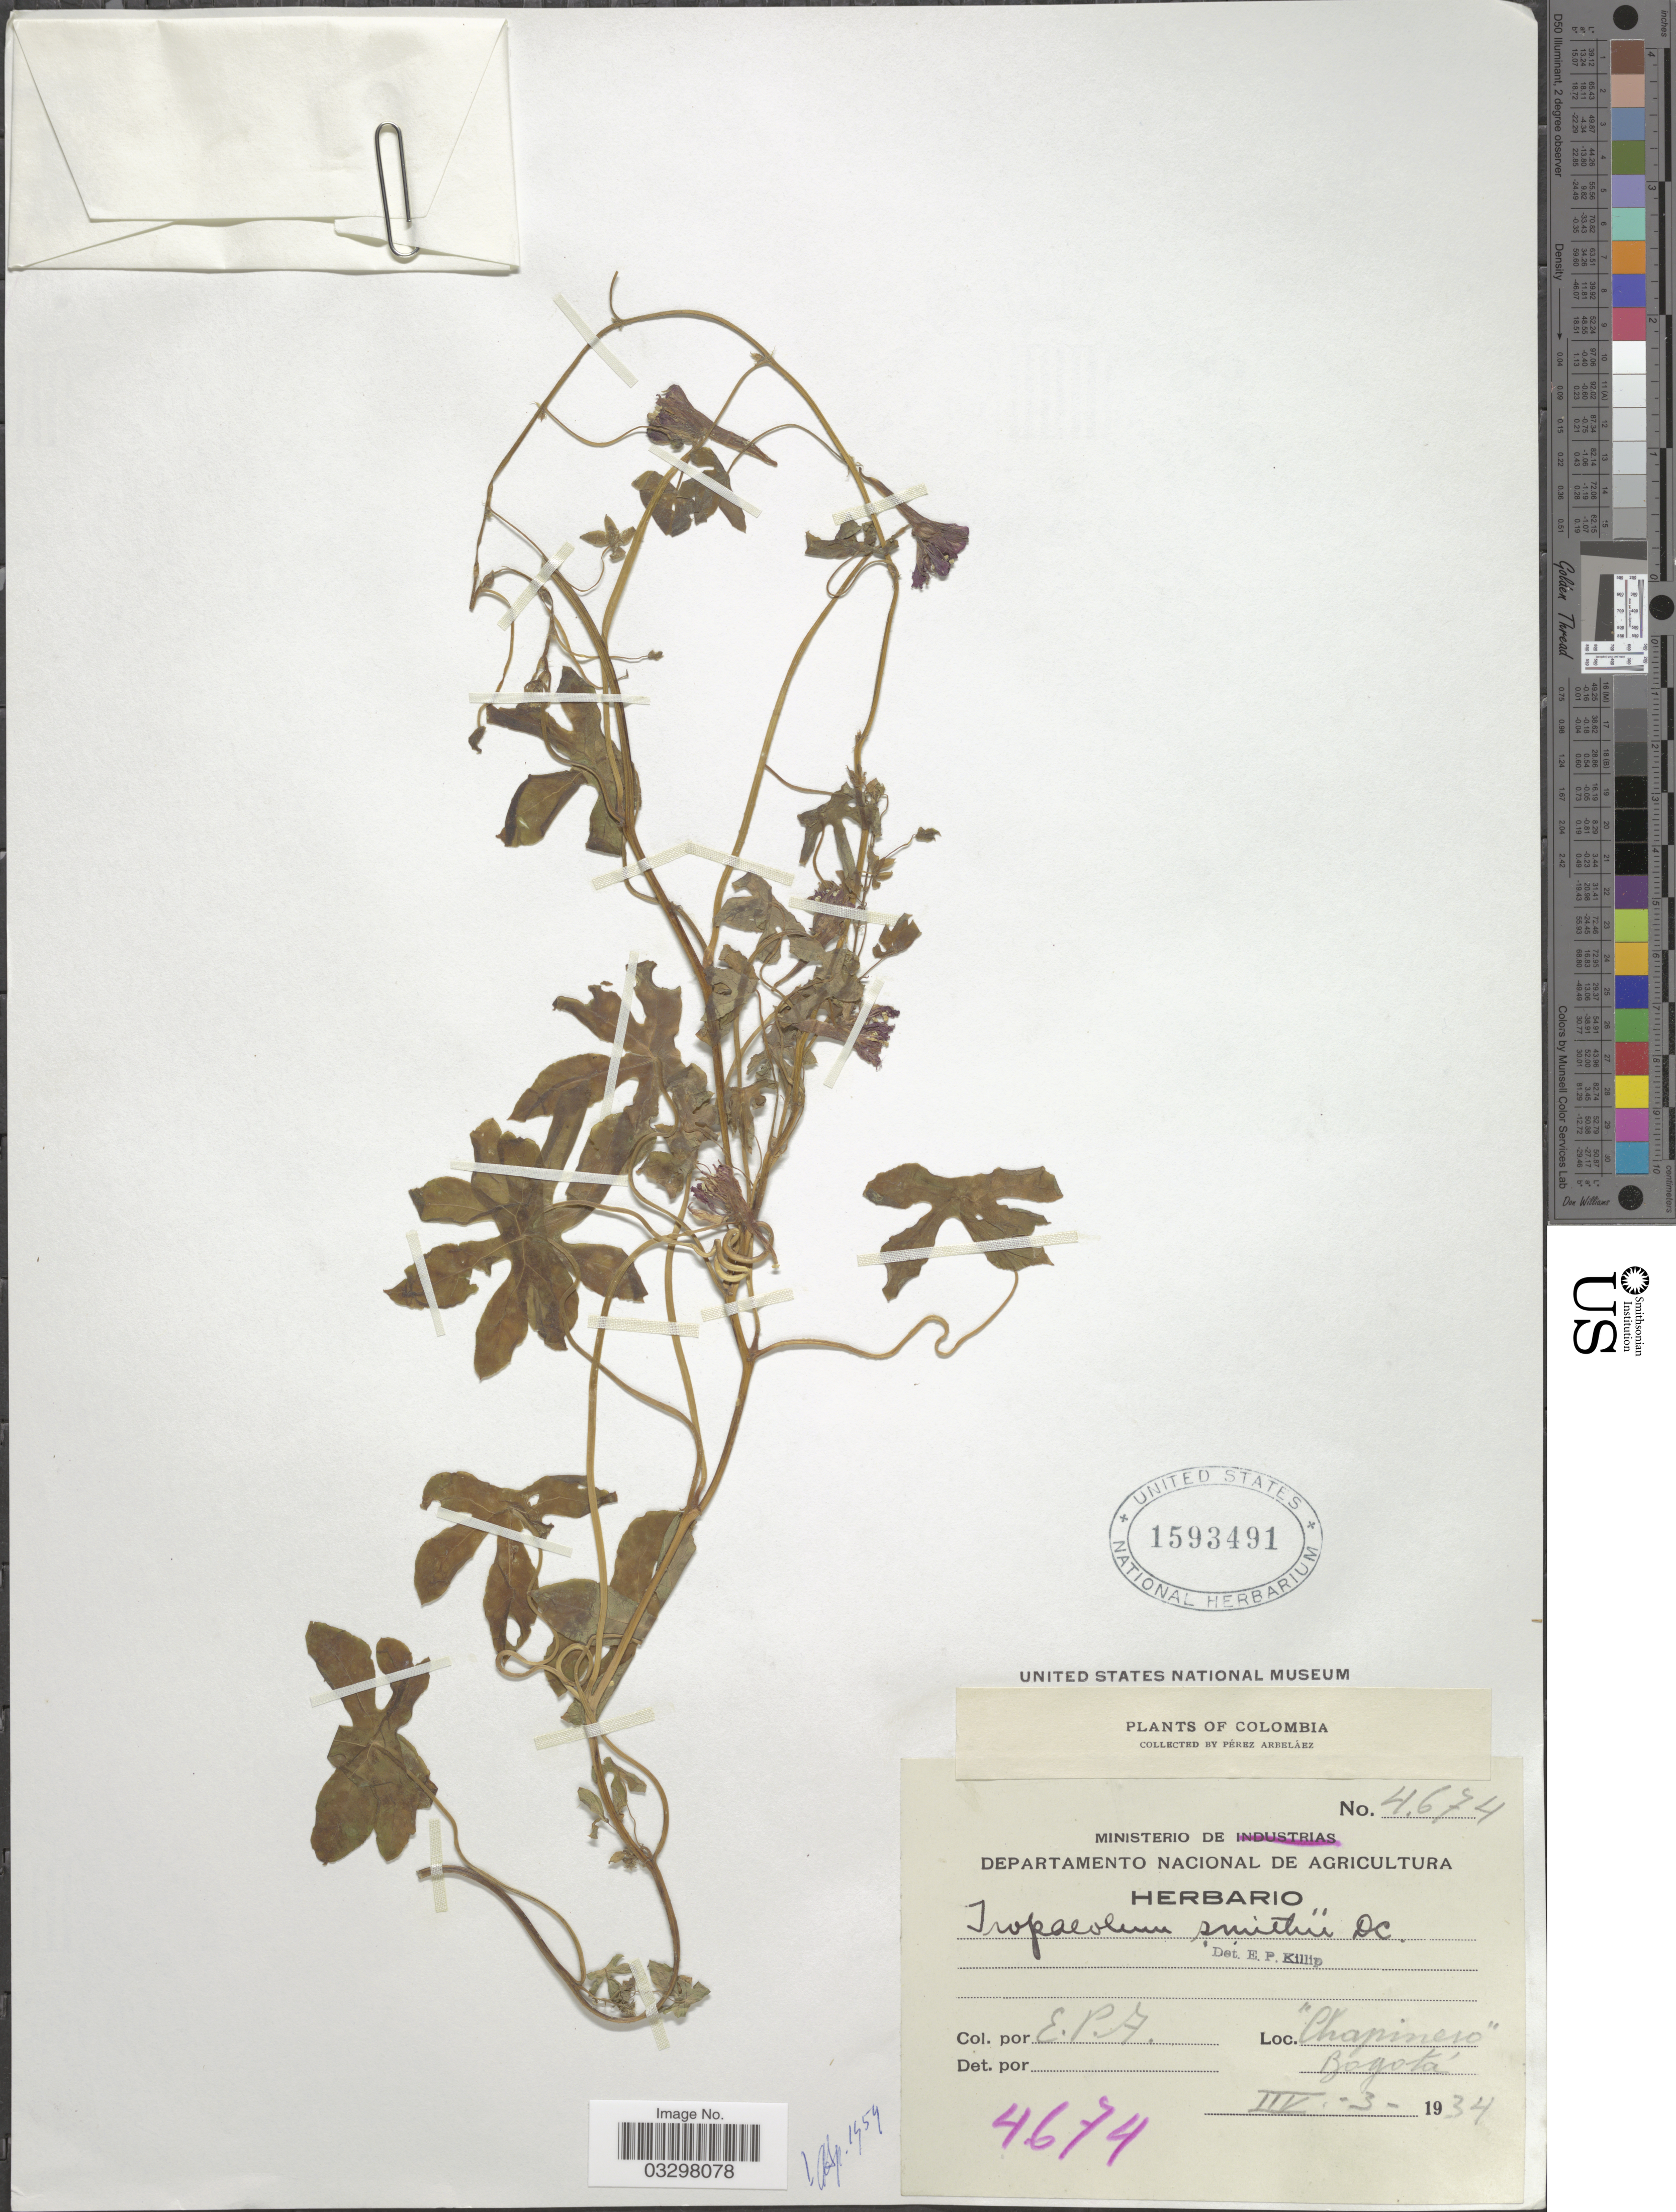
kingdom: Plantae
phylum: Tracheophyta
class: Magnoliopsida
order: Brassicales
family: Tropaeolaceae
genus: Tropaeolum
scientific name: Tropaeolum smithii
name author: DC.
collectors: E. Pérez Arbeláez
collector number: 4674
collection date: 1934-07-03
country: Colombia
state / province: Bogota D.C.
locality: Chapinero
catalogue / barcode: US 1593491